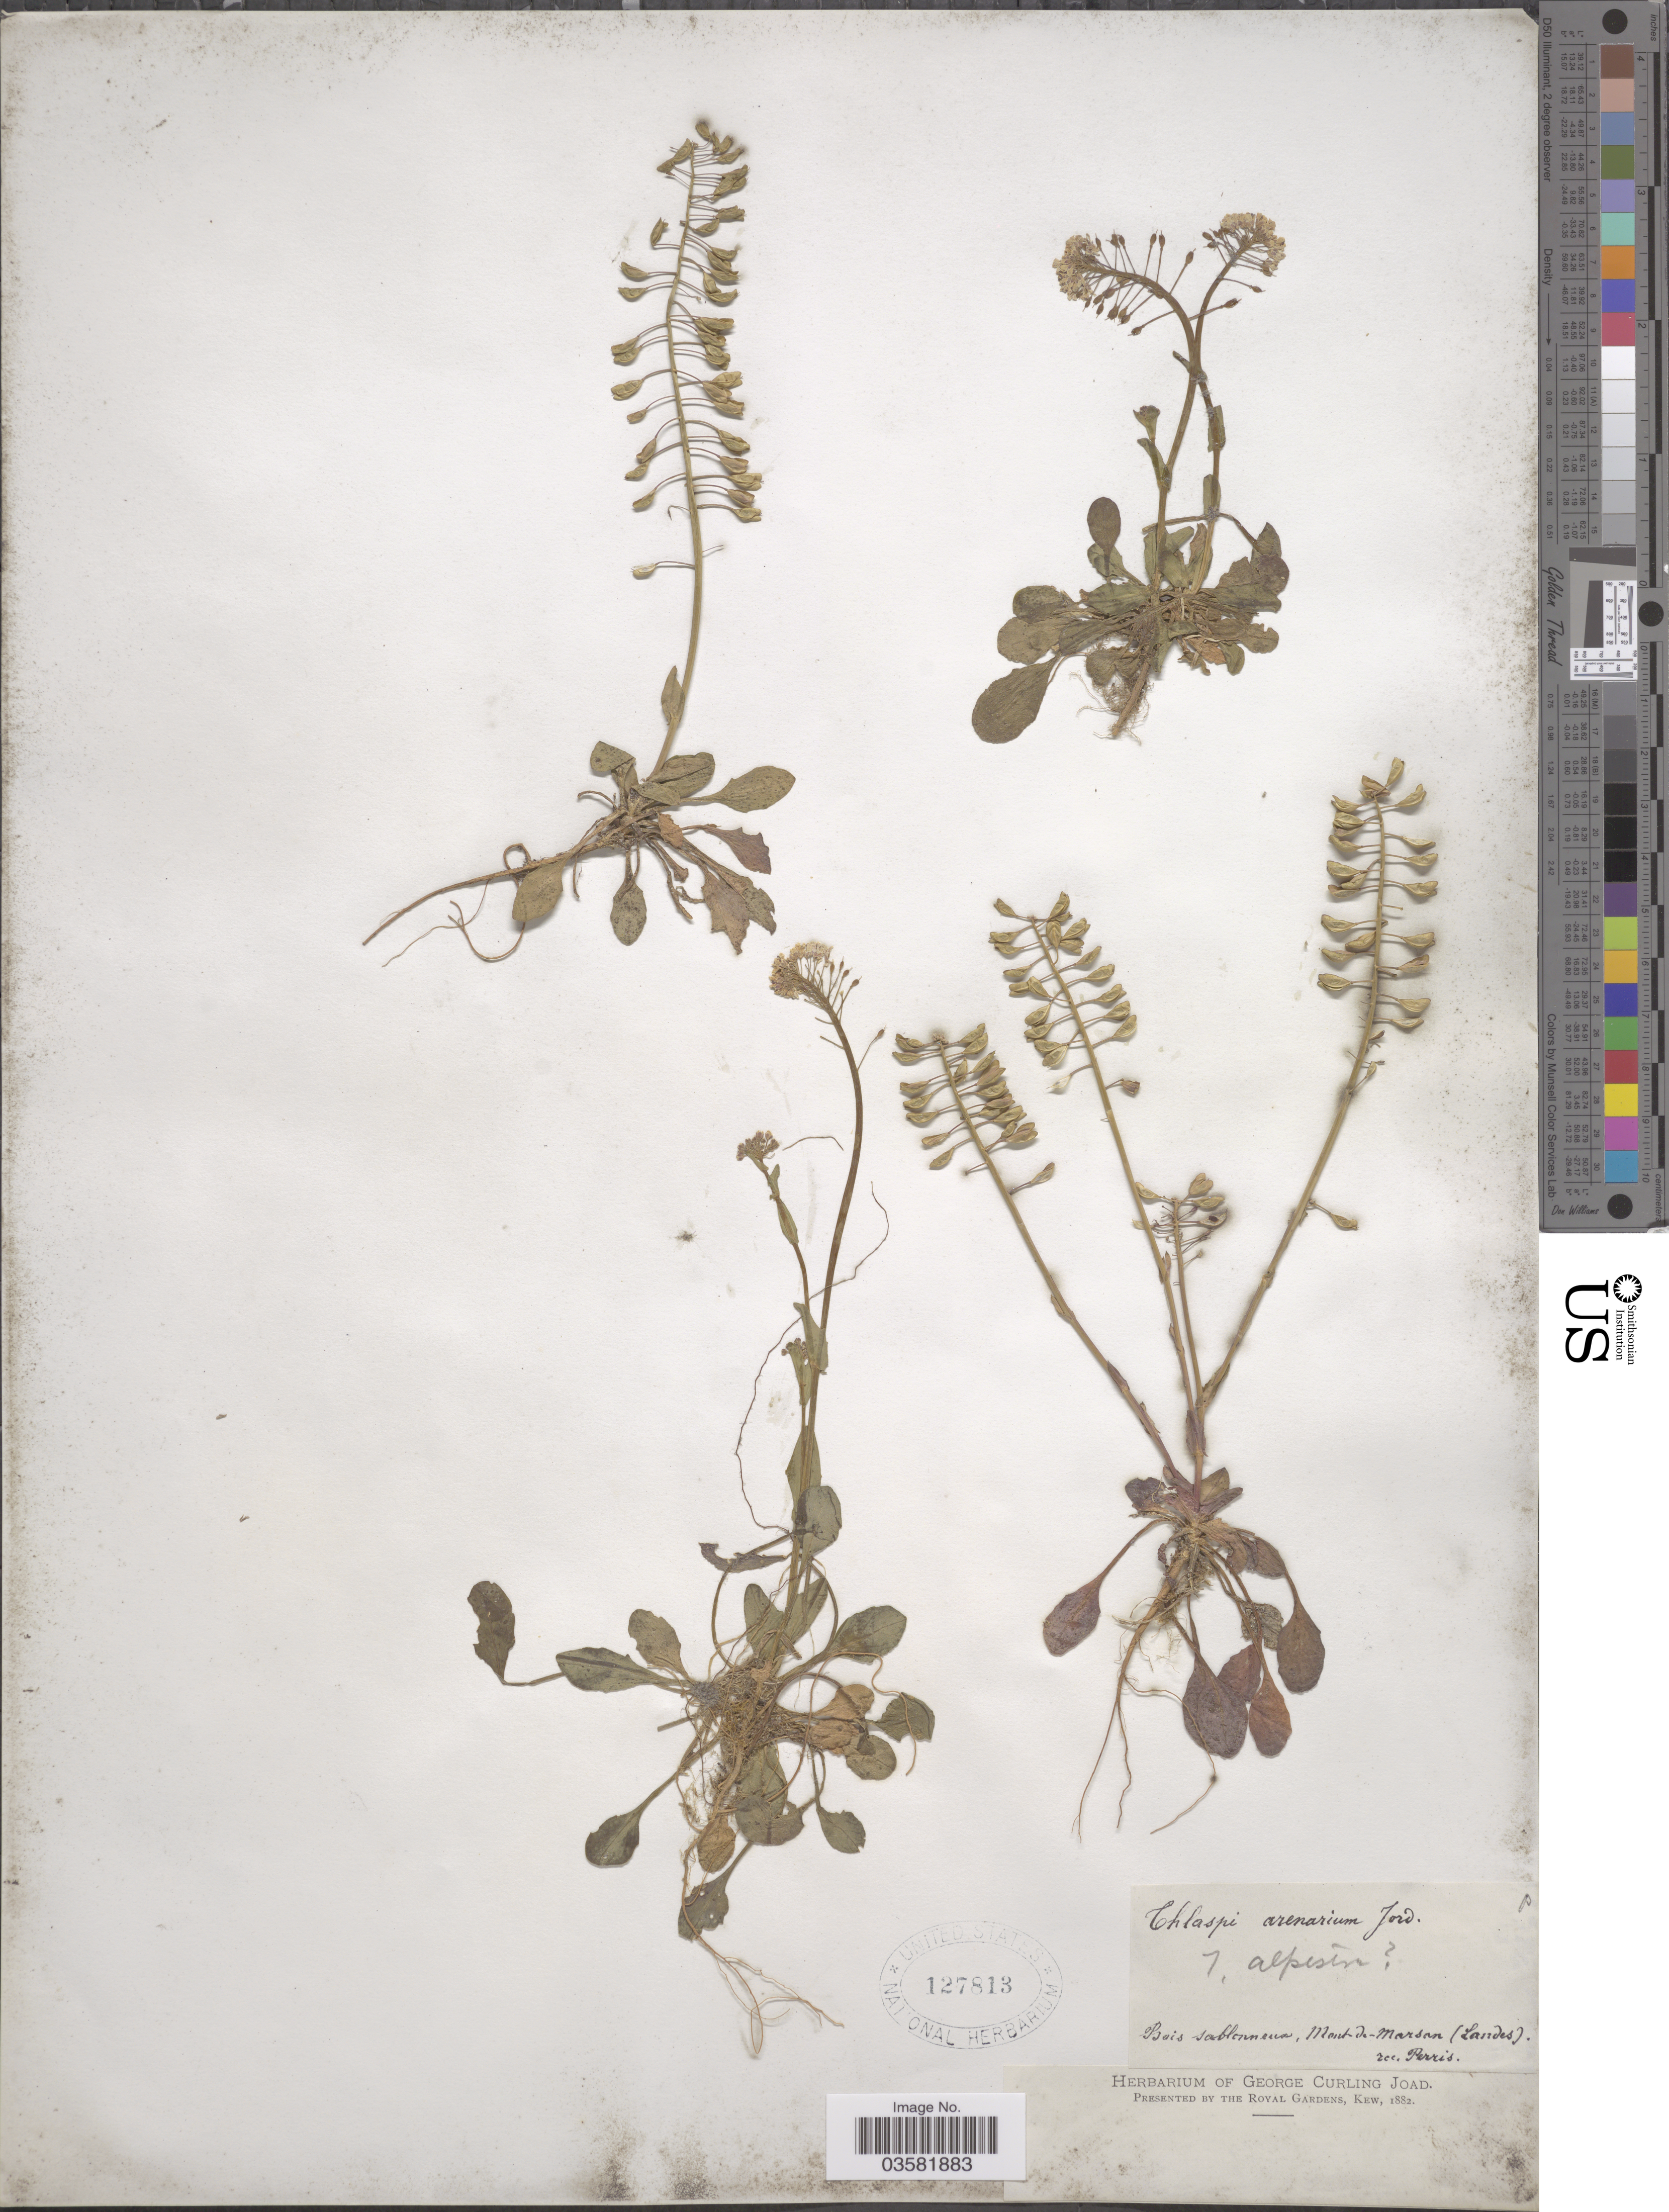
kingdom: Plantae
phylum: Tracheophyta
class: Magnoliopsida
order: Brassicales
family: Brassicaceae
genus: Thlaspi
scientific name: Thlaspi alpestre L. nom. illeg.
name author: L.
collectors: Perris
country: France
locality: Bois sablenneux, Mont de-Marsan (Landes).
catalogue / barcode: US 127813